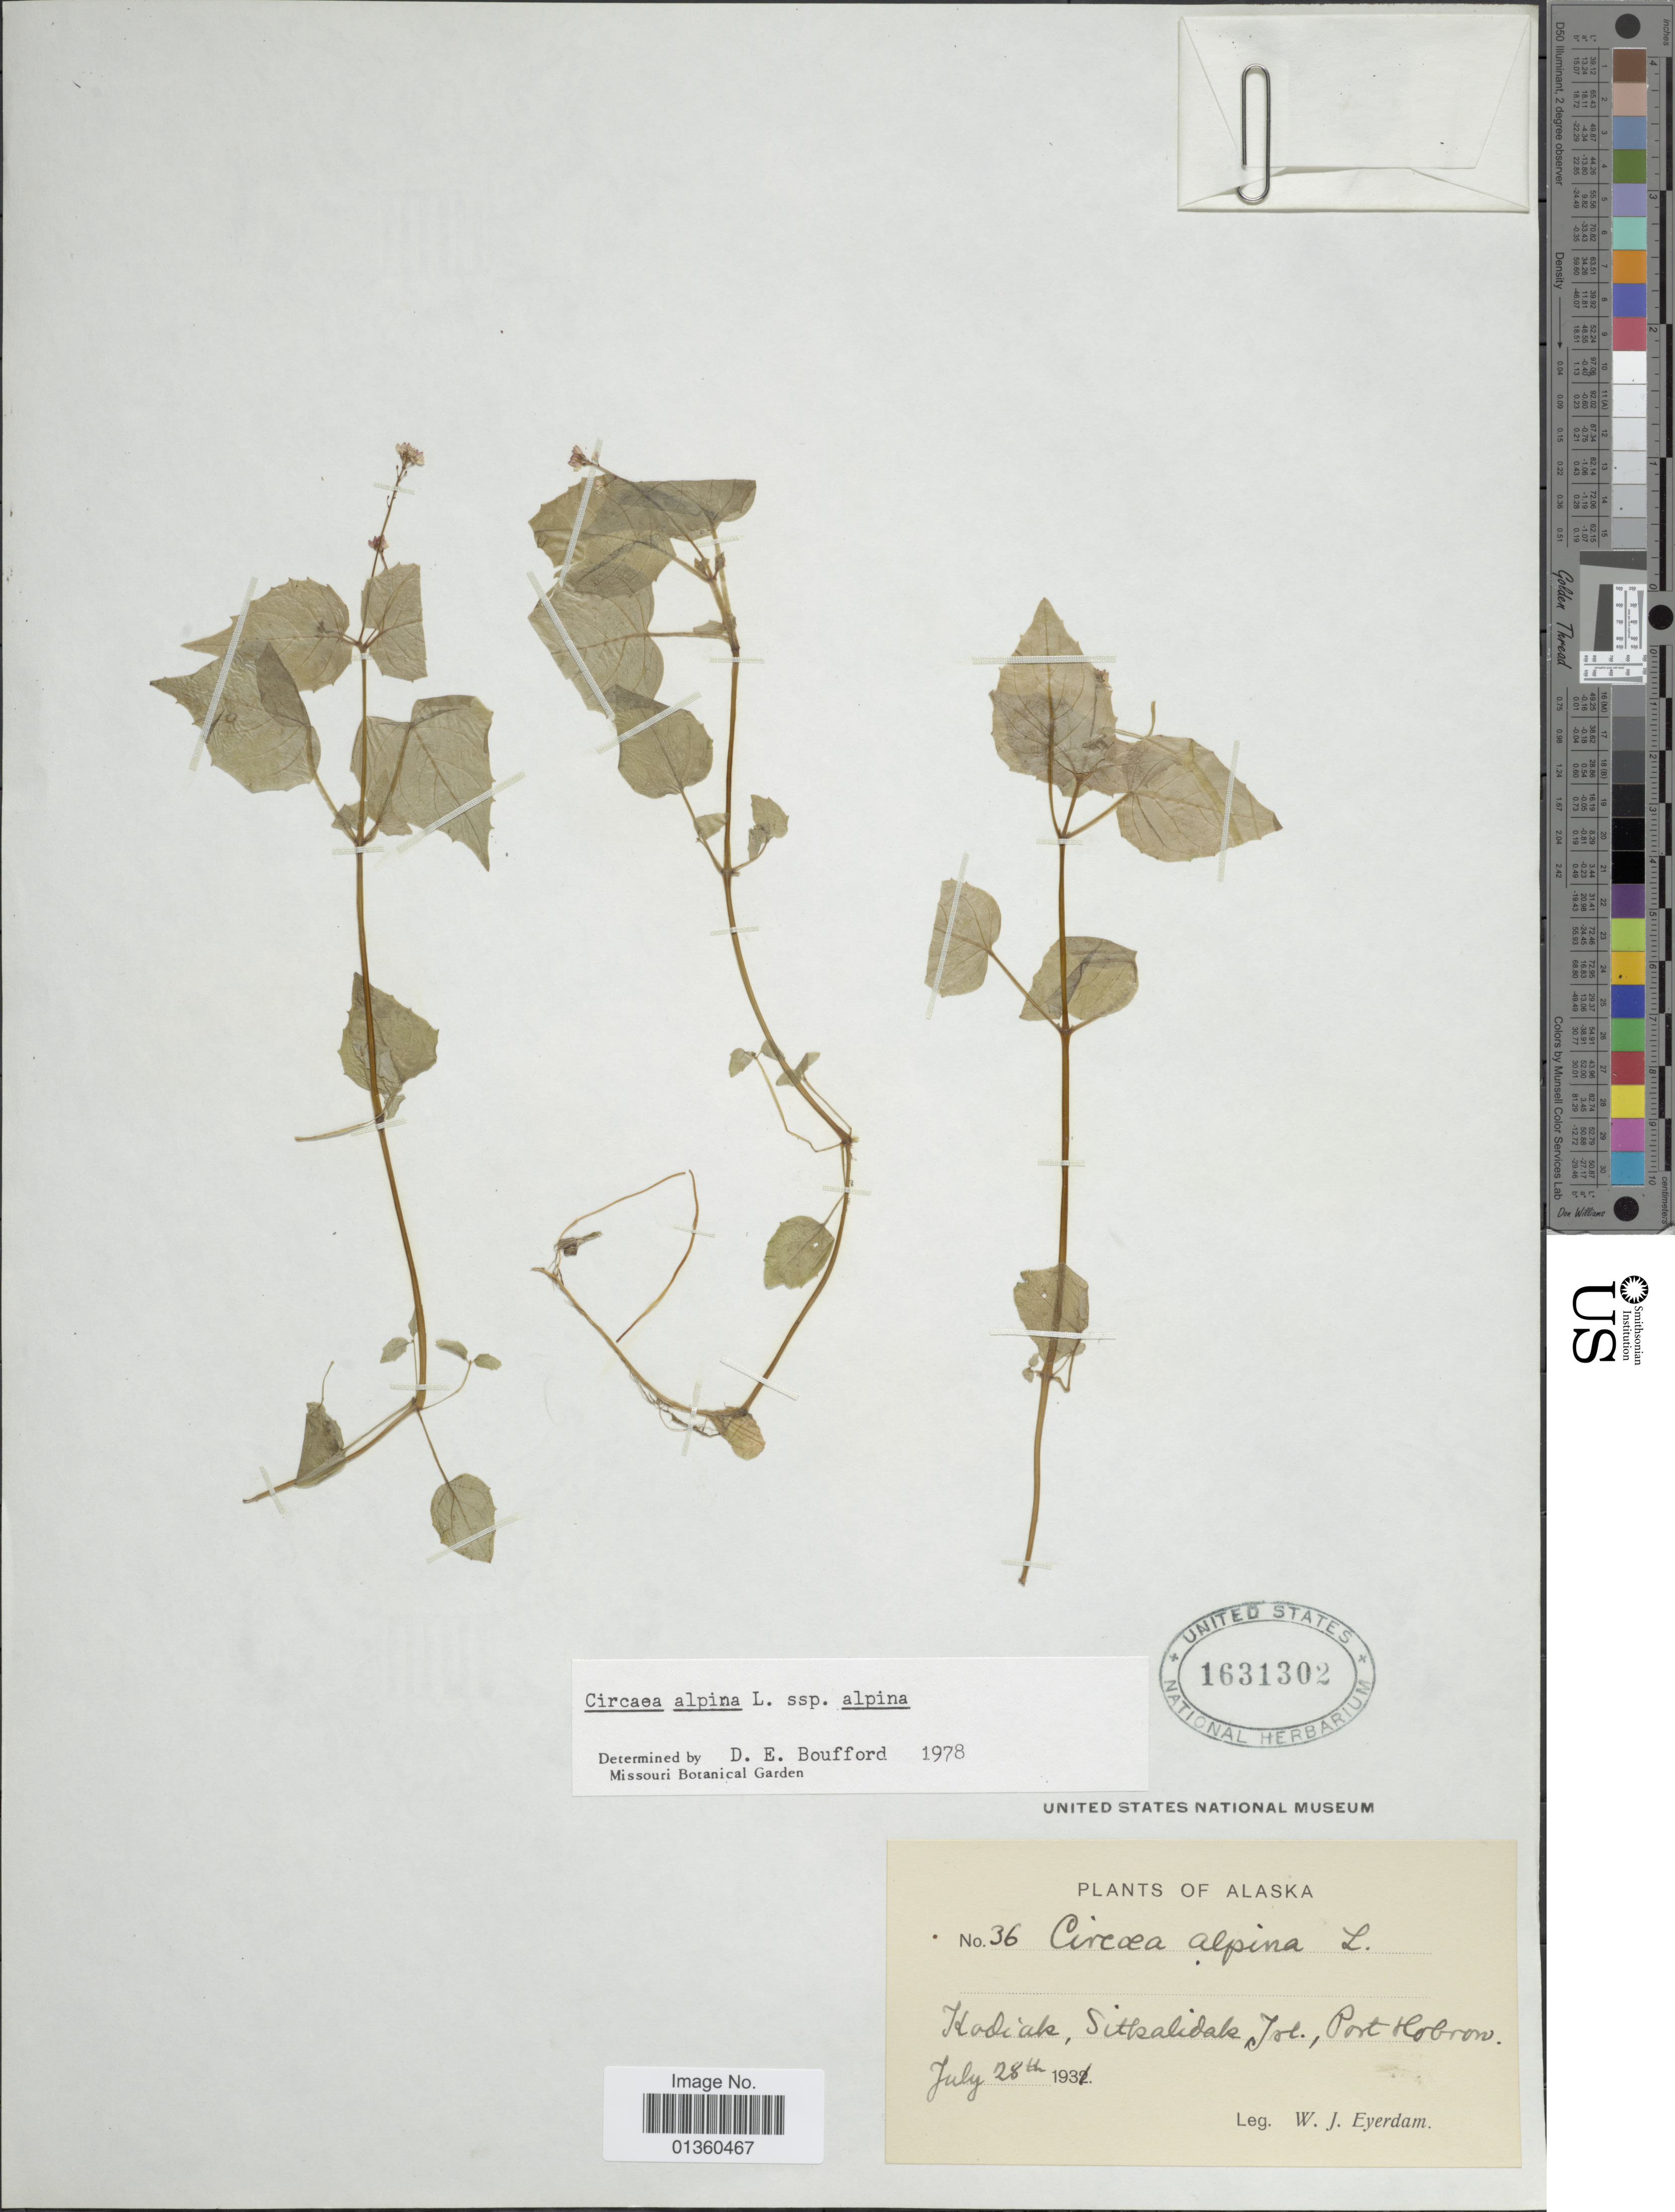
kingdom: Plantae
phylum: Tracheophyta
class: Magnoliopsida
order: Myrtales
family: Onagraceae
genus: Circaea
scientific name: Circaea alpina subsp. alpina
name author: L.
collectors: W. J. Eyerdam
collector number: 36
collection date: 1931-07-28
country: United States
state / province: Alaska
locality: Kodiak, Sitkalidak Isl., Port Hobron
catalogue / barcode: US 1631302